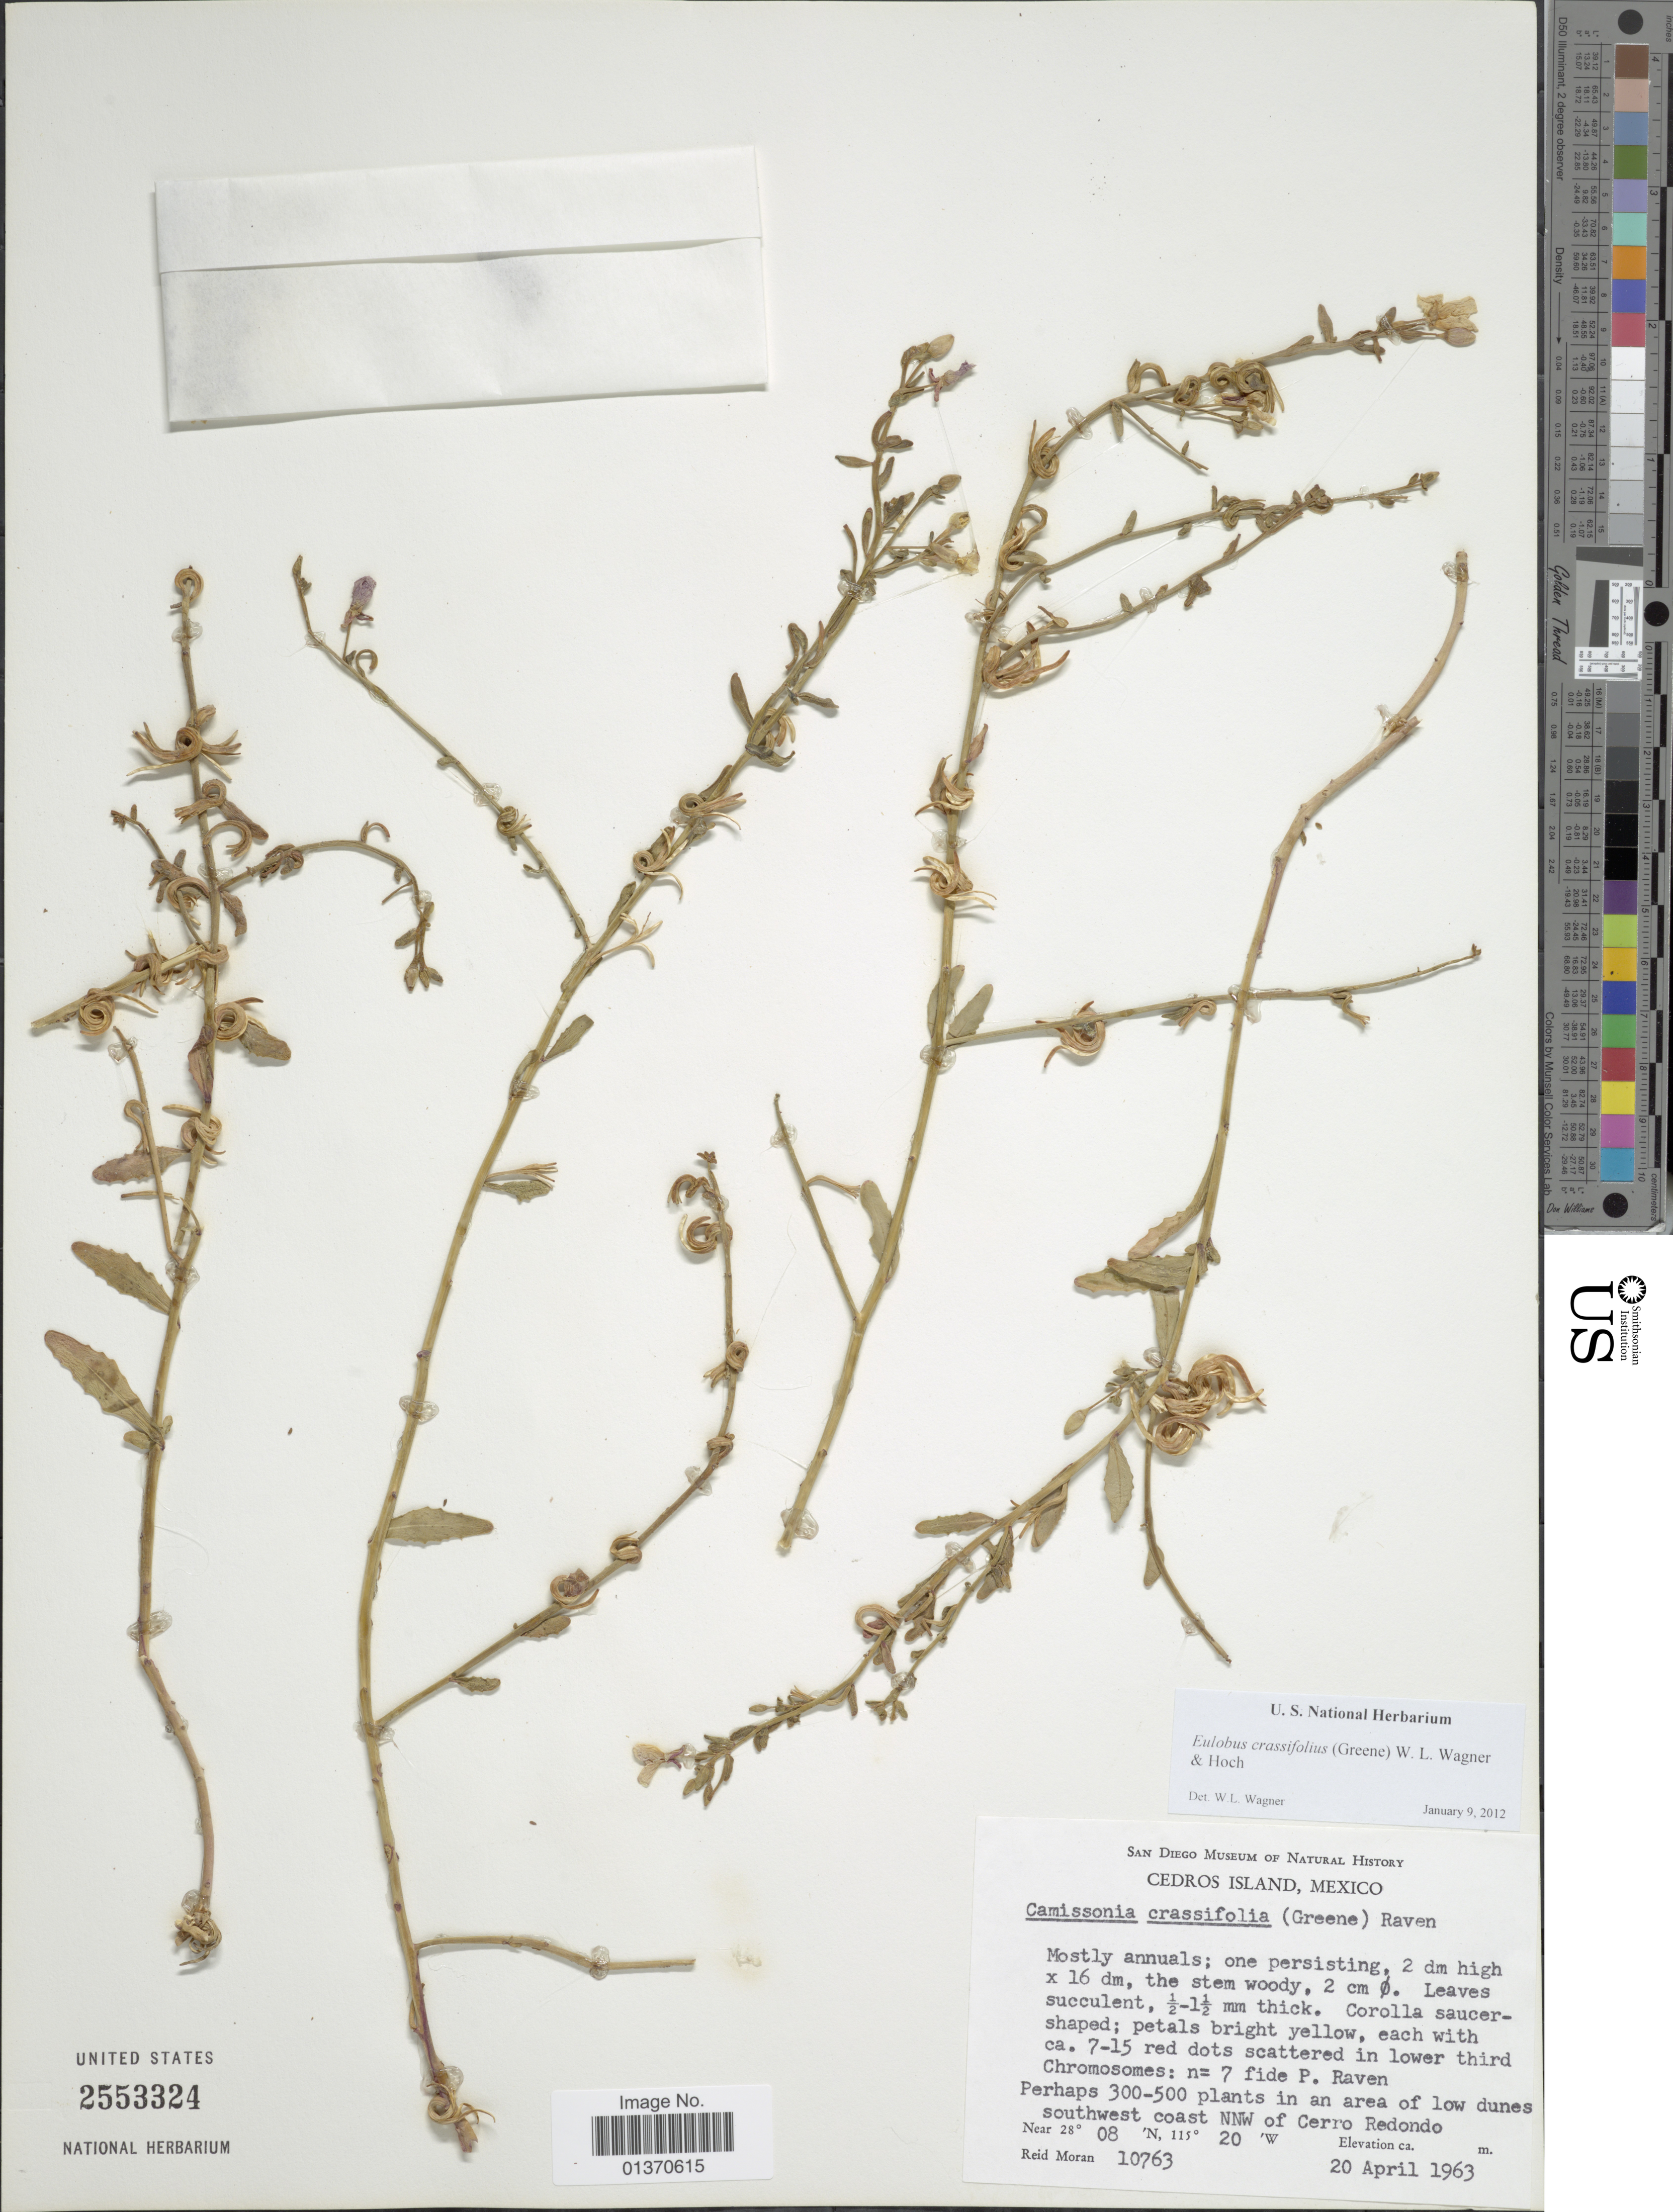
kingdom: Plantae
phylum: Tracheophyta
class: Magnoliopsida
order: Myrtales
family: Onagraceae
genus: Eulobus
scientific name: Eulobus crassifolius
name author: (Greene) W.L. Wagner & Hoch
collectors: R. Moran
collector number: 10763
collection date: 1963-04-20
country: Mexico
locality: Cedros Island, low dunes southwest coast NW of Cerro Redondo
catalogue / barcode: US 2553324